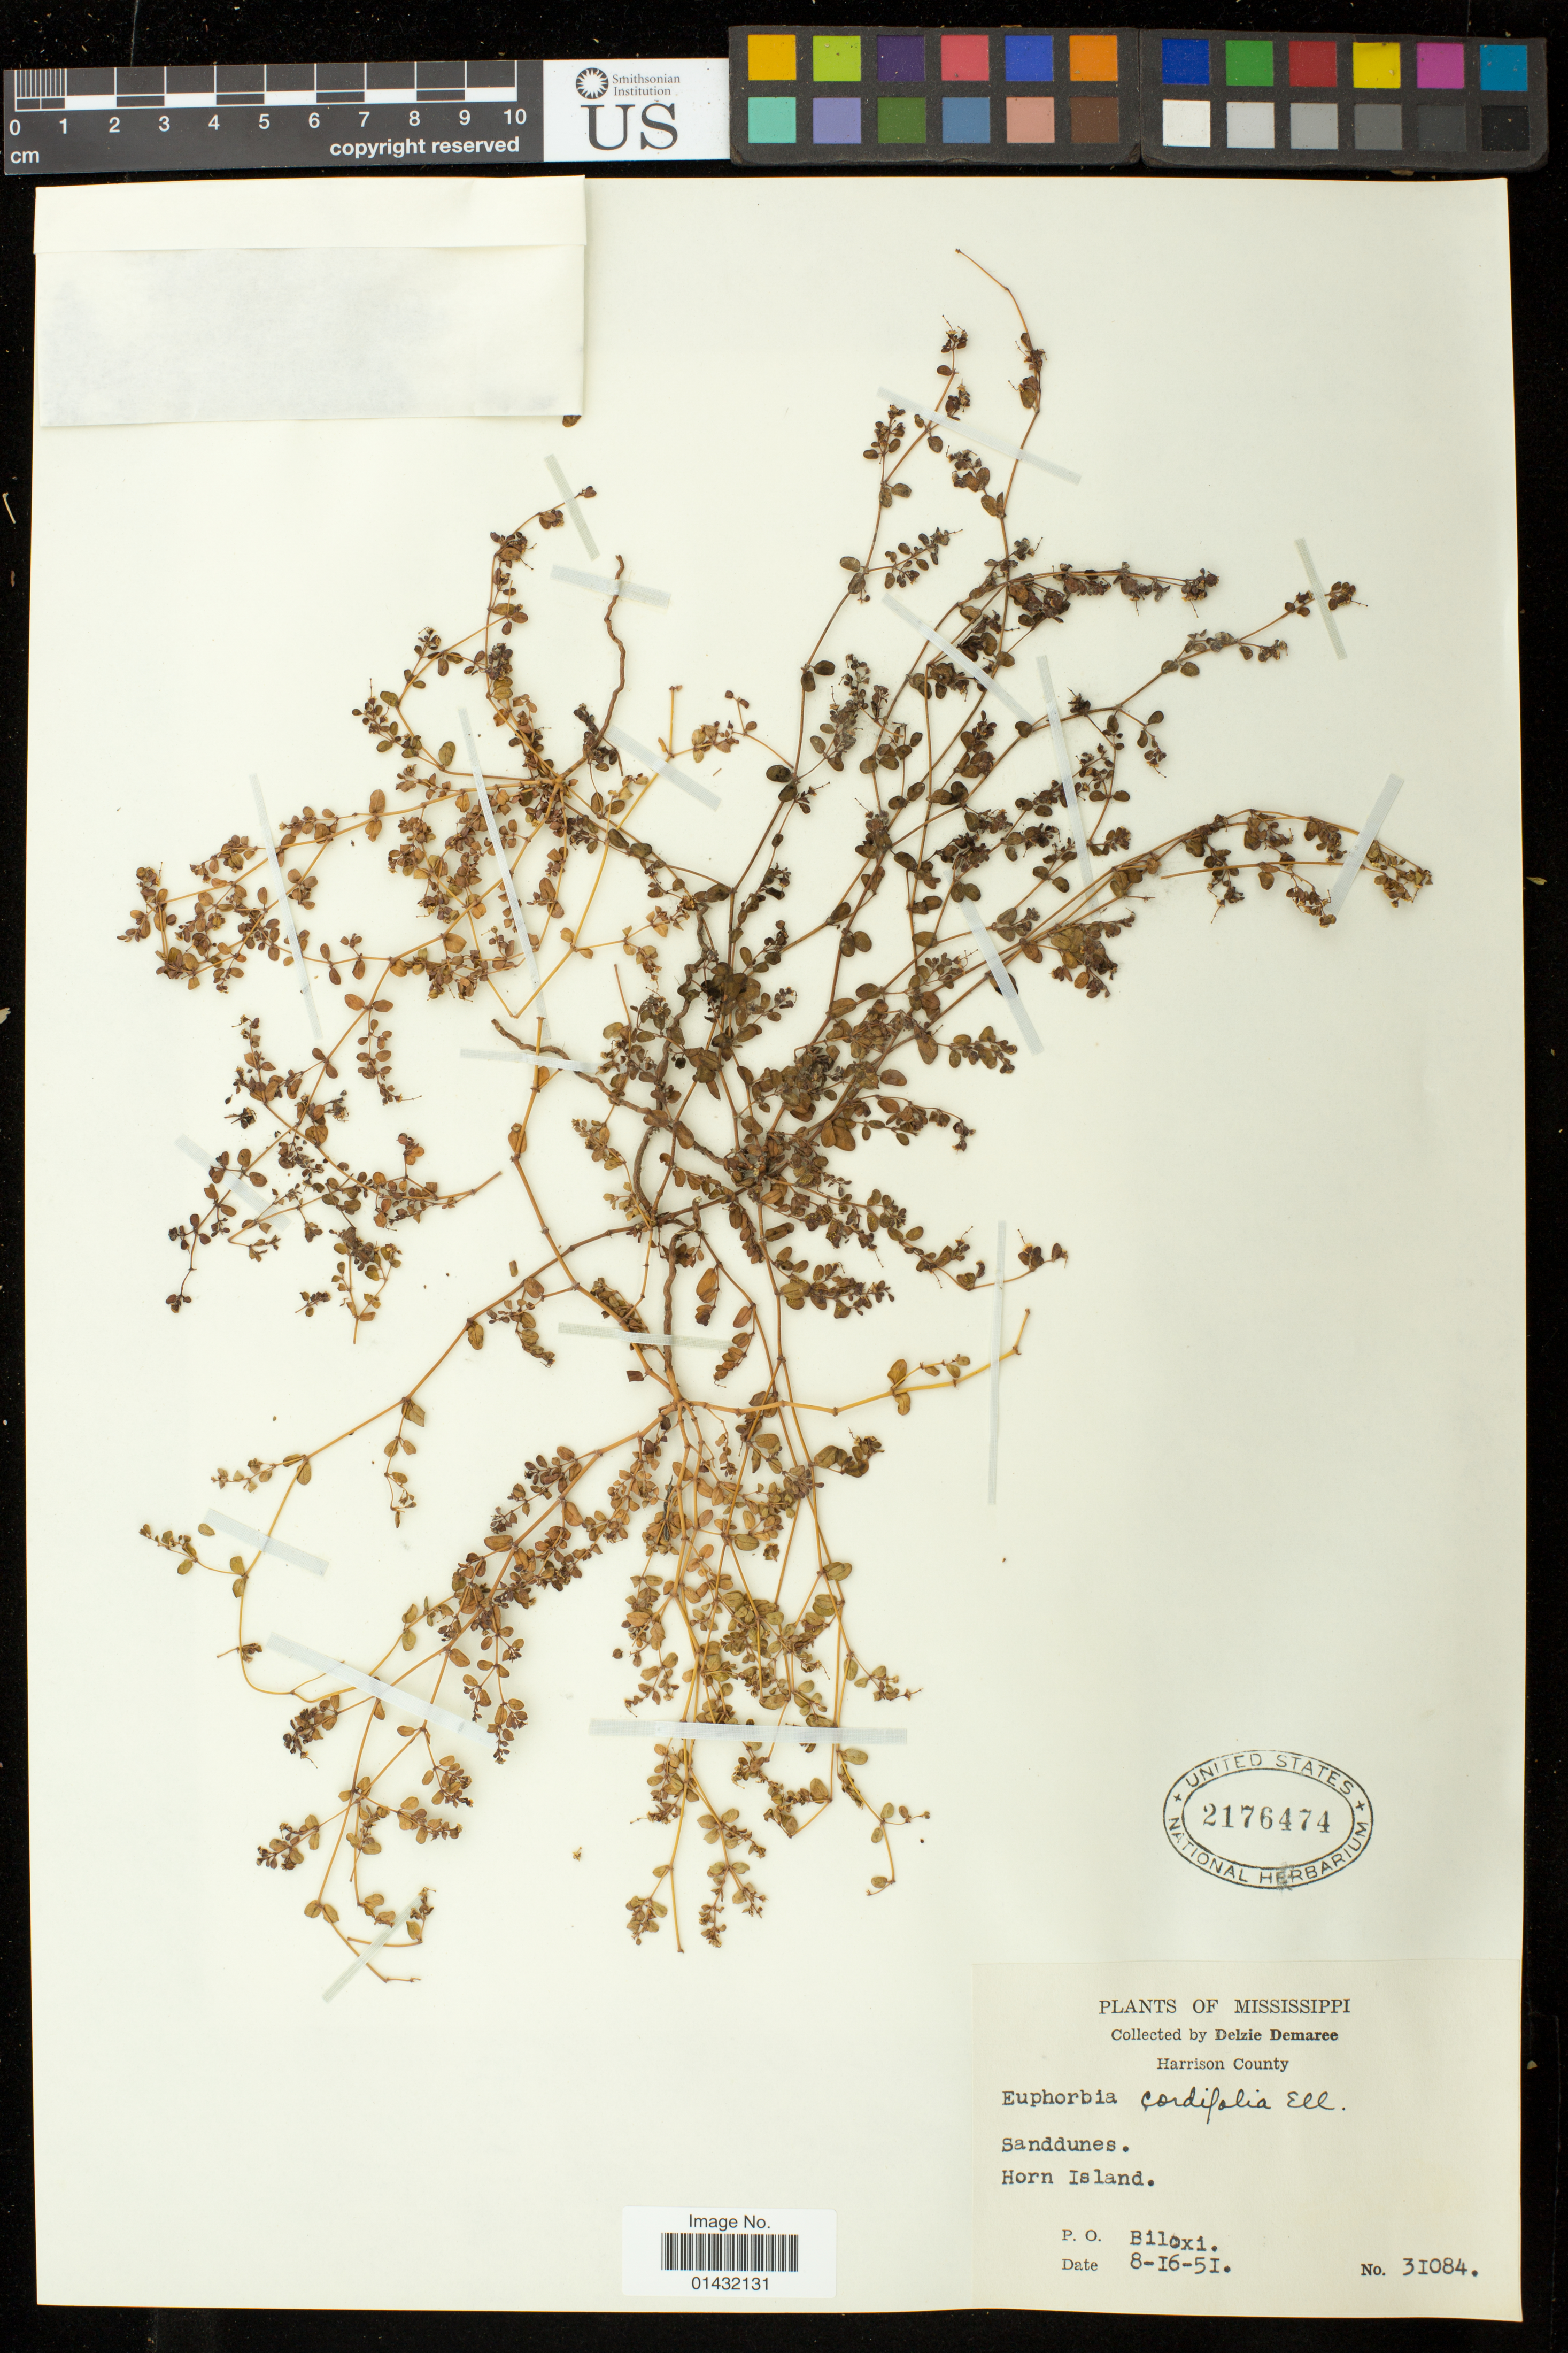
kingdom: Plantae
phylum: Tracheophyta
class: Magnoliopsida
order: Malpighiales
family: Euphorbiaceae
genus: Euphorbia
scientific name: Euphorbia cordifolia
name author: C.A. Mey. & Boiss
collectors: D. Demaree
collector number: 31084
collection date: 1951-08-16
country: United States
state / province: Mississippi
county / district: Jackson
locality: Horn Island; P.O. Biloxi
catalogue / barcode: US 2176474